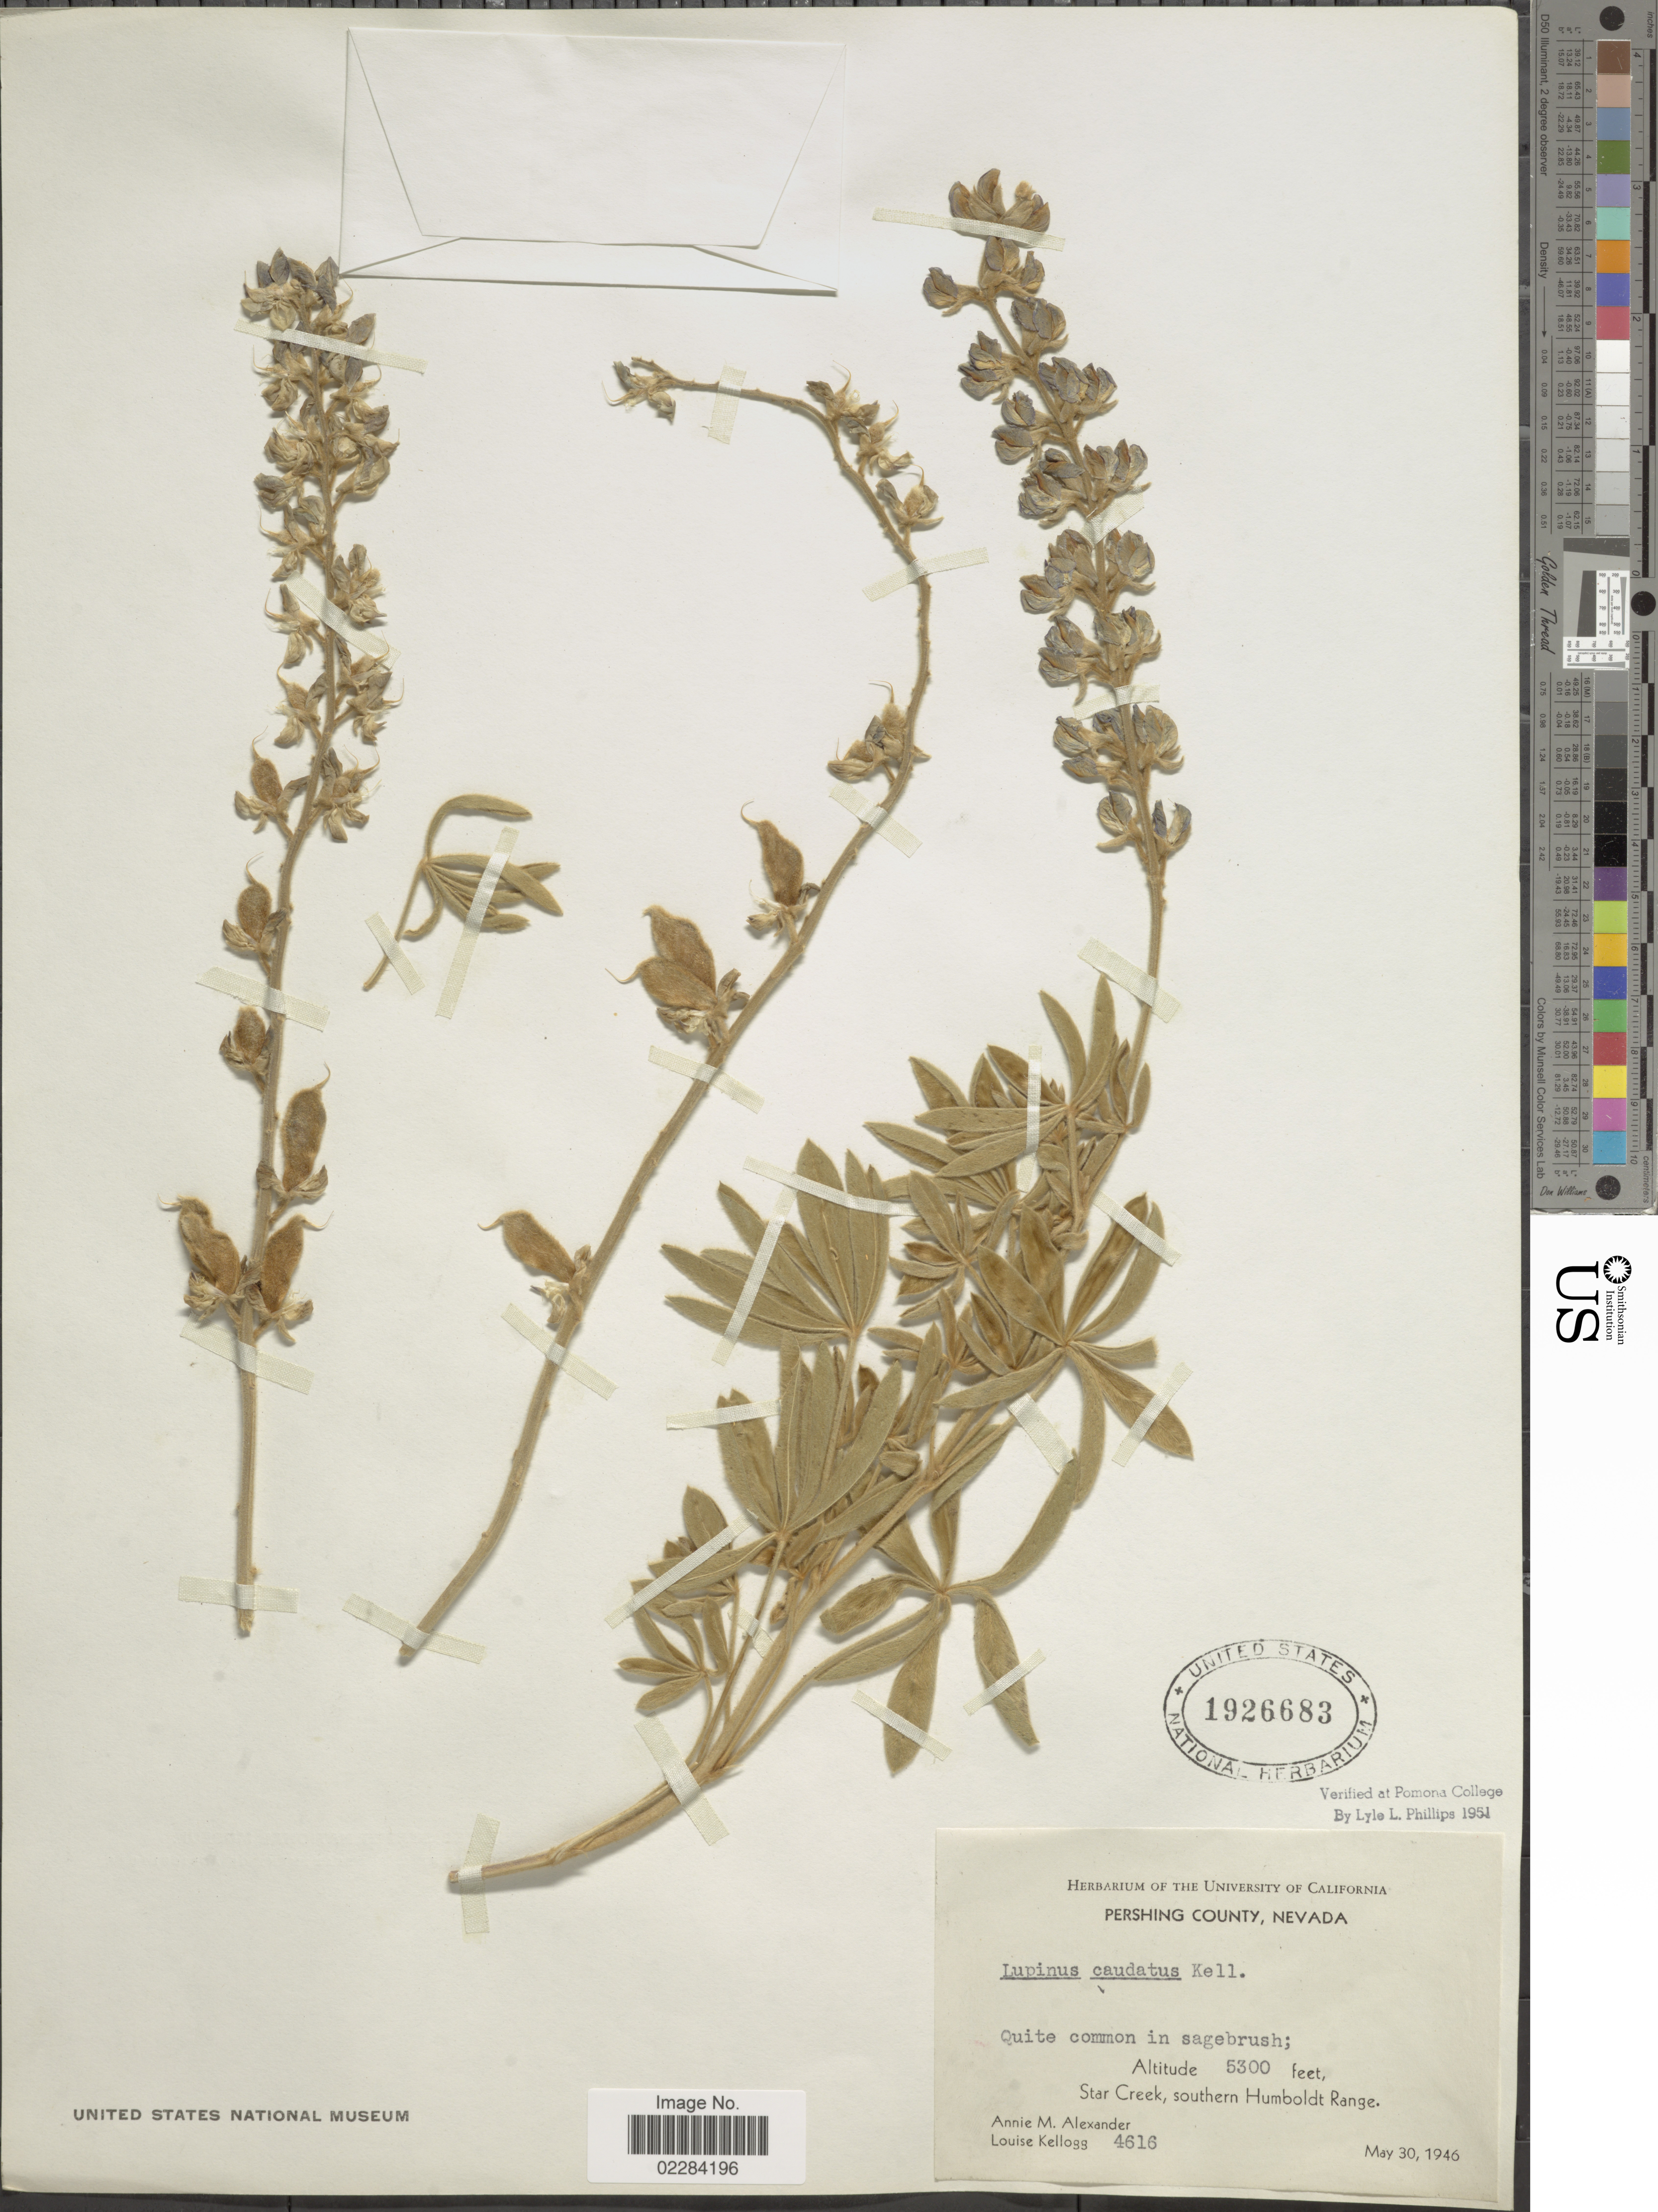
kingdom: Plantae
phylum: Tracheophyta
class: Magnoliopsida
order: Fabales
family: Fabaceae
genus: Lupinus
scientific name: Lupinus caudatus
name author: Kellogg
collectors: A. M. Alexander & L. Kellogg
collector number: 4616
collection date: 1946-05-30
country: United States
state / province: Nevada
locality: Pershing County. Star Creek, southern Humboldt Range.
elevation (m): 1615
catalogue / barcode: US 1926683